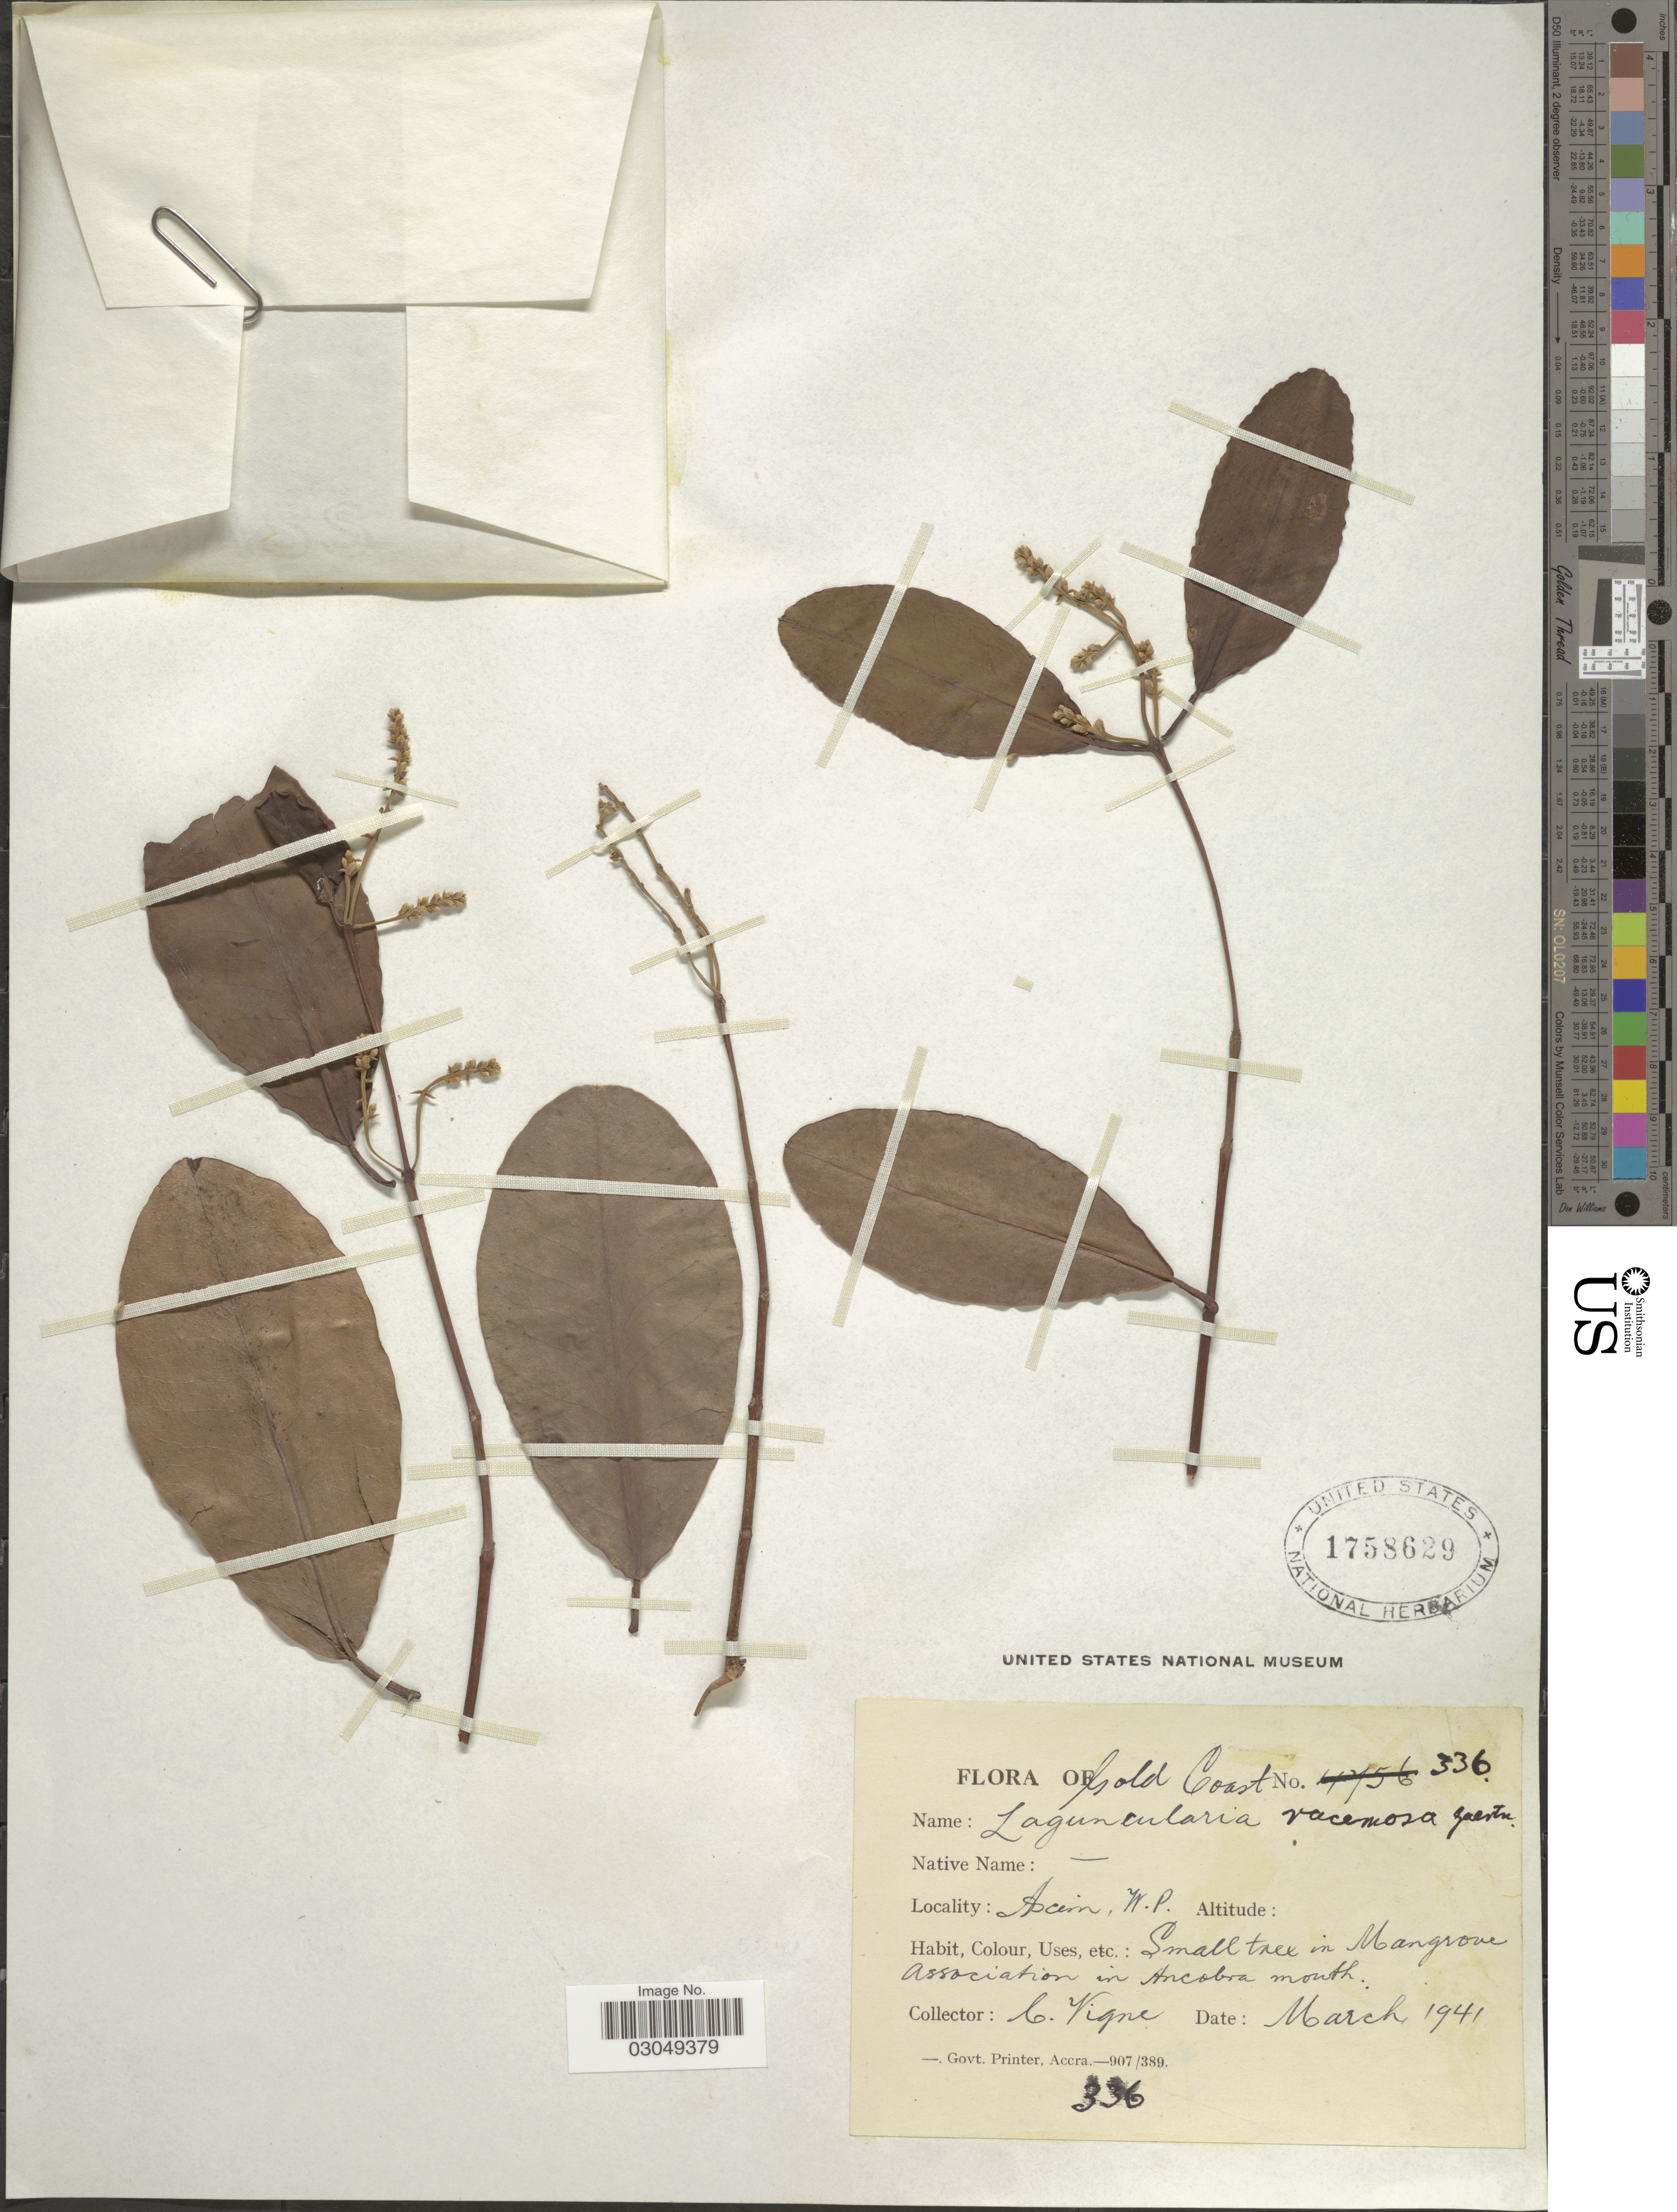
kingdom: Plantae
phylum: Tracheophyta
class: Magnoliopsida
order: Myrtales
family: Combretaceae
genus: Laguncularia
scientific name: Laguncularia racemosa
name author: (L.) C.F. Gaertn.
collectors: C. Vigne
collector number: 336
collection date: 1941-03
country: Ghana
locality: Gold Coast. A [illegible text], W. P.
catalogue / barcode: US 1758629